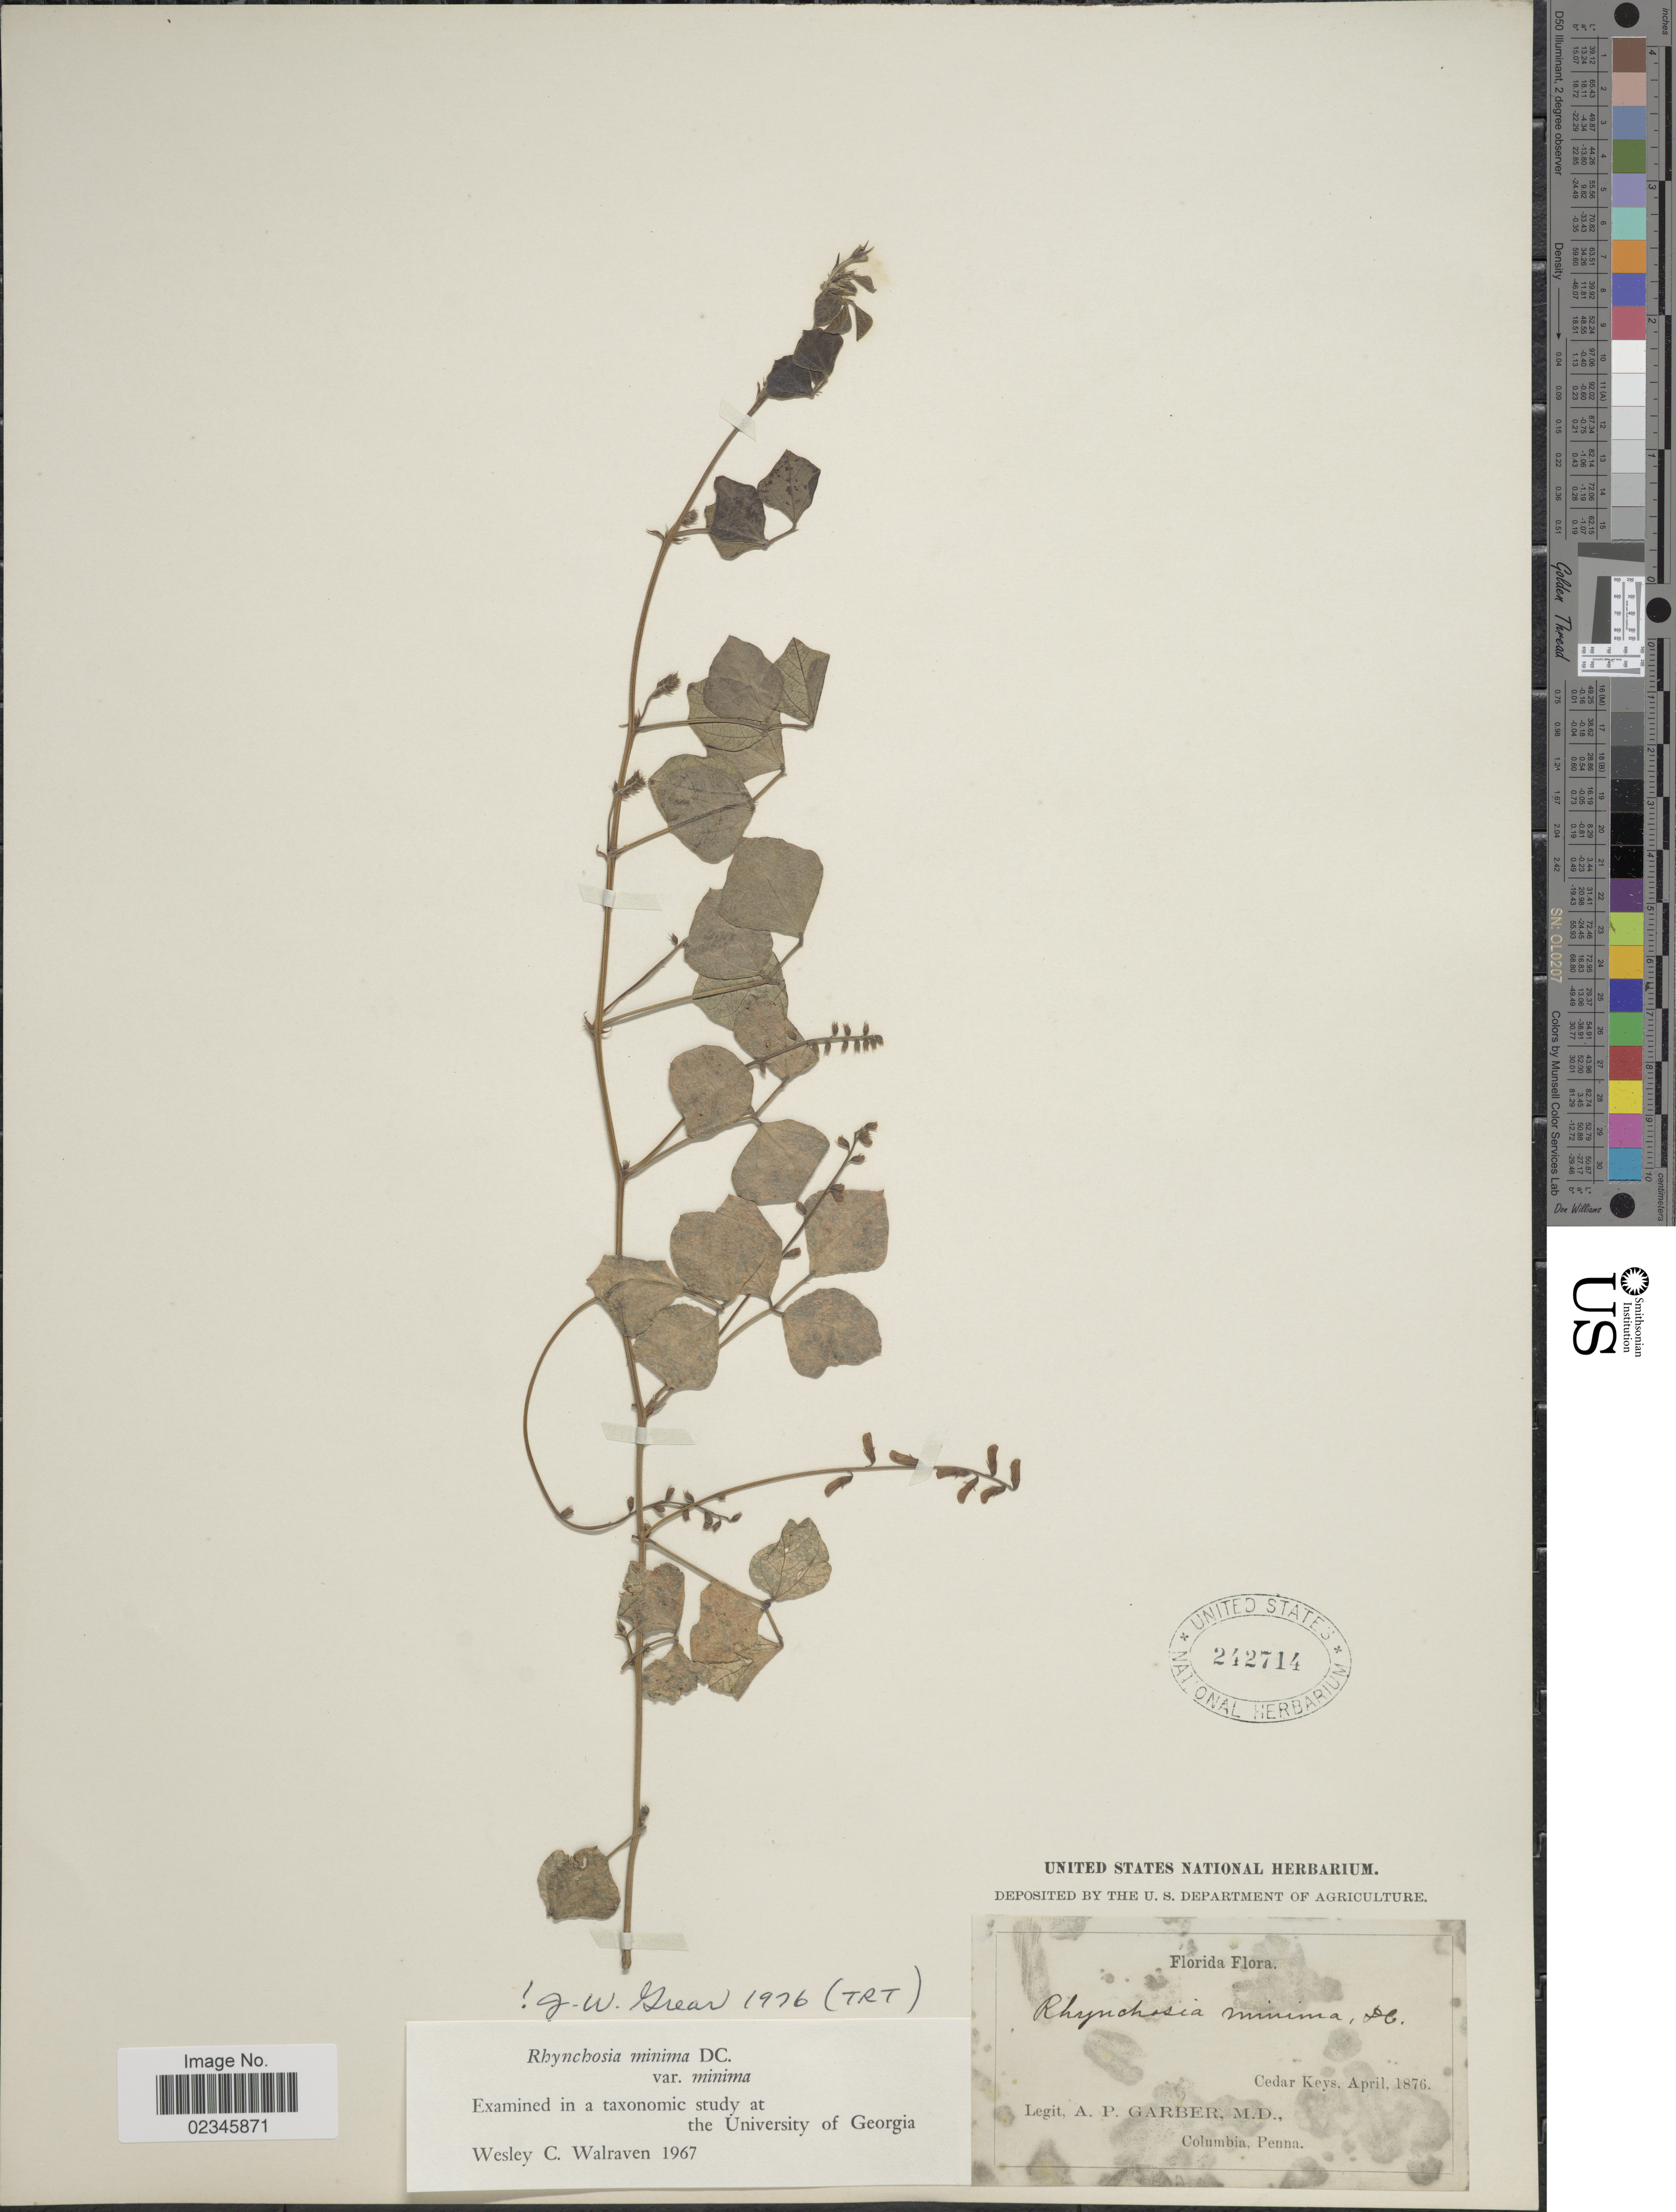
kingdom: Plantae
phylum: Tracheophyta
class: Magnoliopsida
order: Fabales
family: Fabaceae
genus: Rhynchosia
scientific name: Rhynchosia minima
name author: (L.) DC.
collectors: A. P. Garber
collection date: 1876-04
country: United States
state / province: Florida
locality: Cedar Keys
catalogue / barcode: US 242714